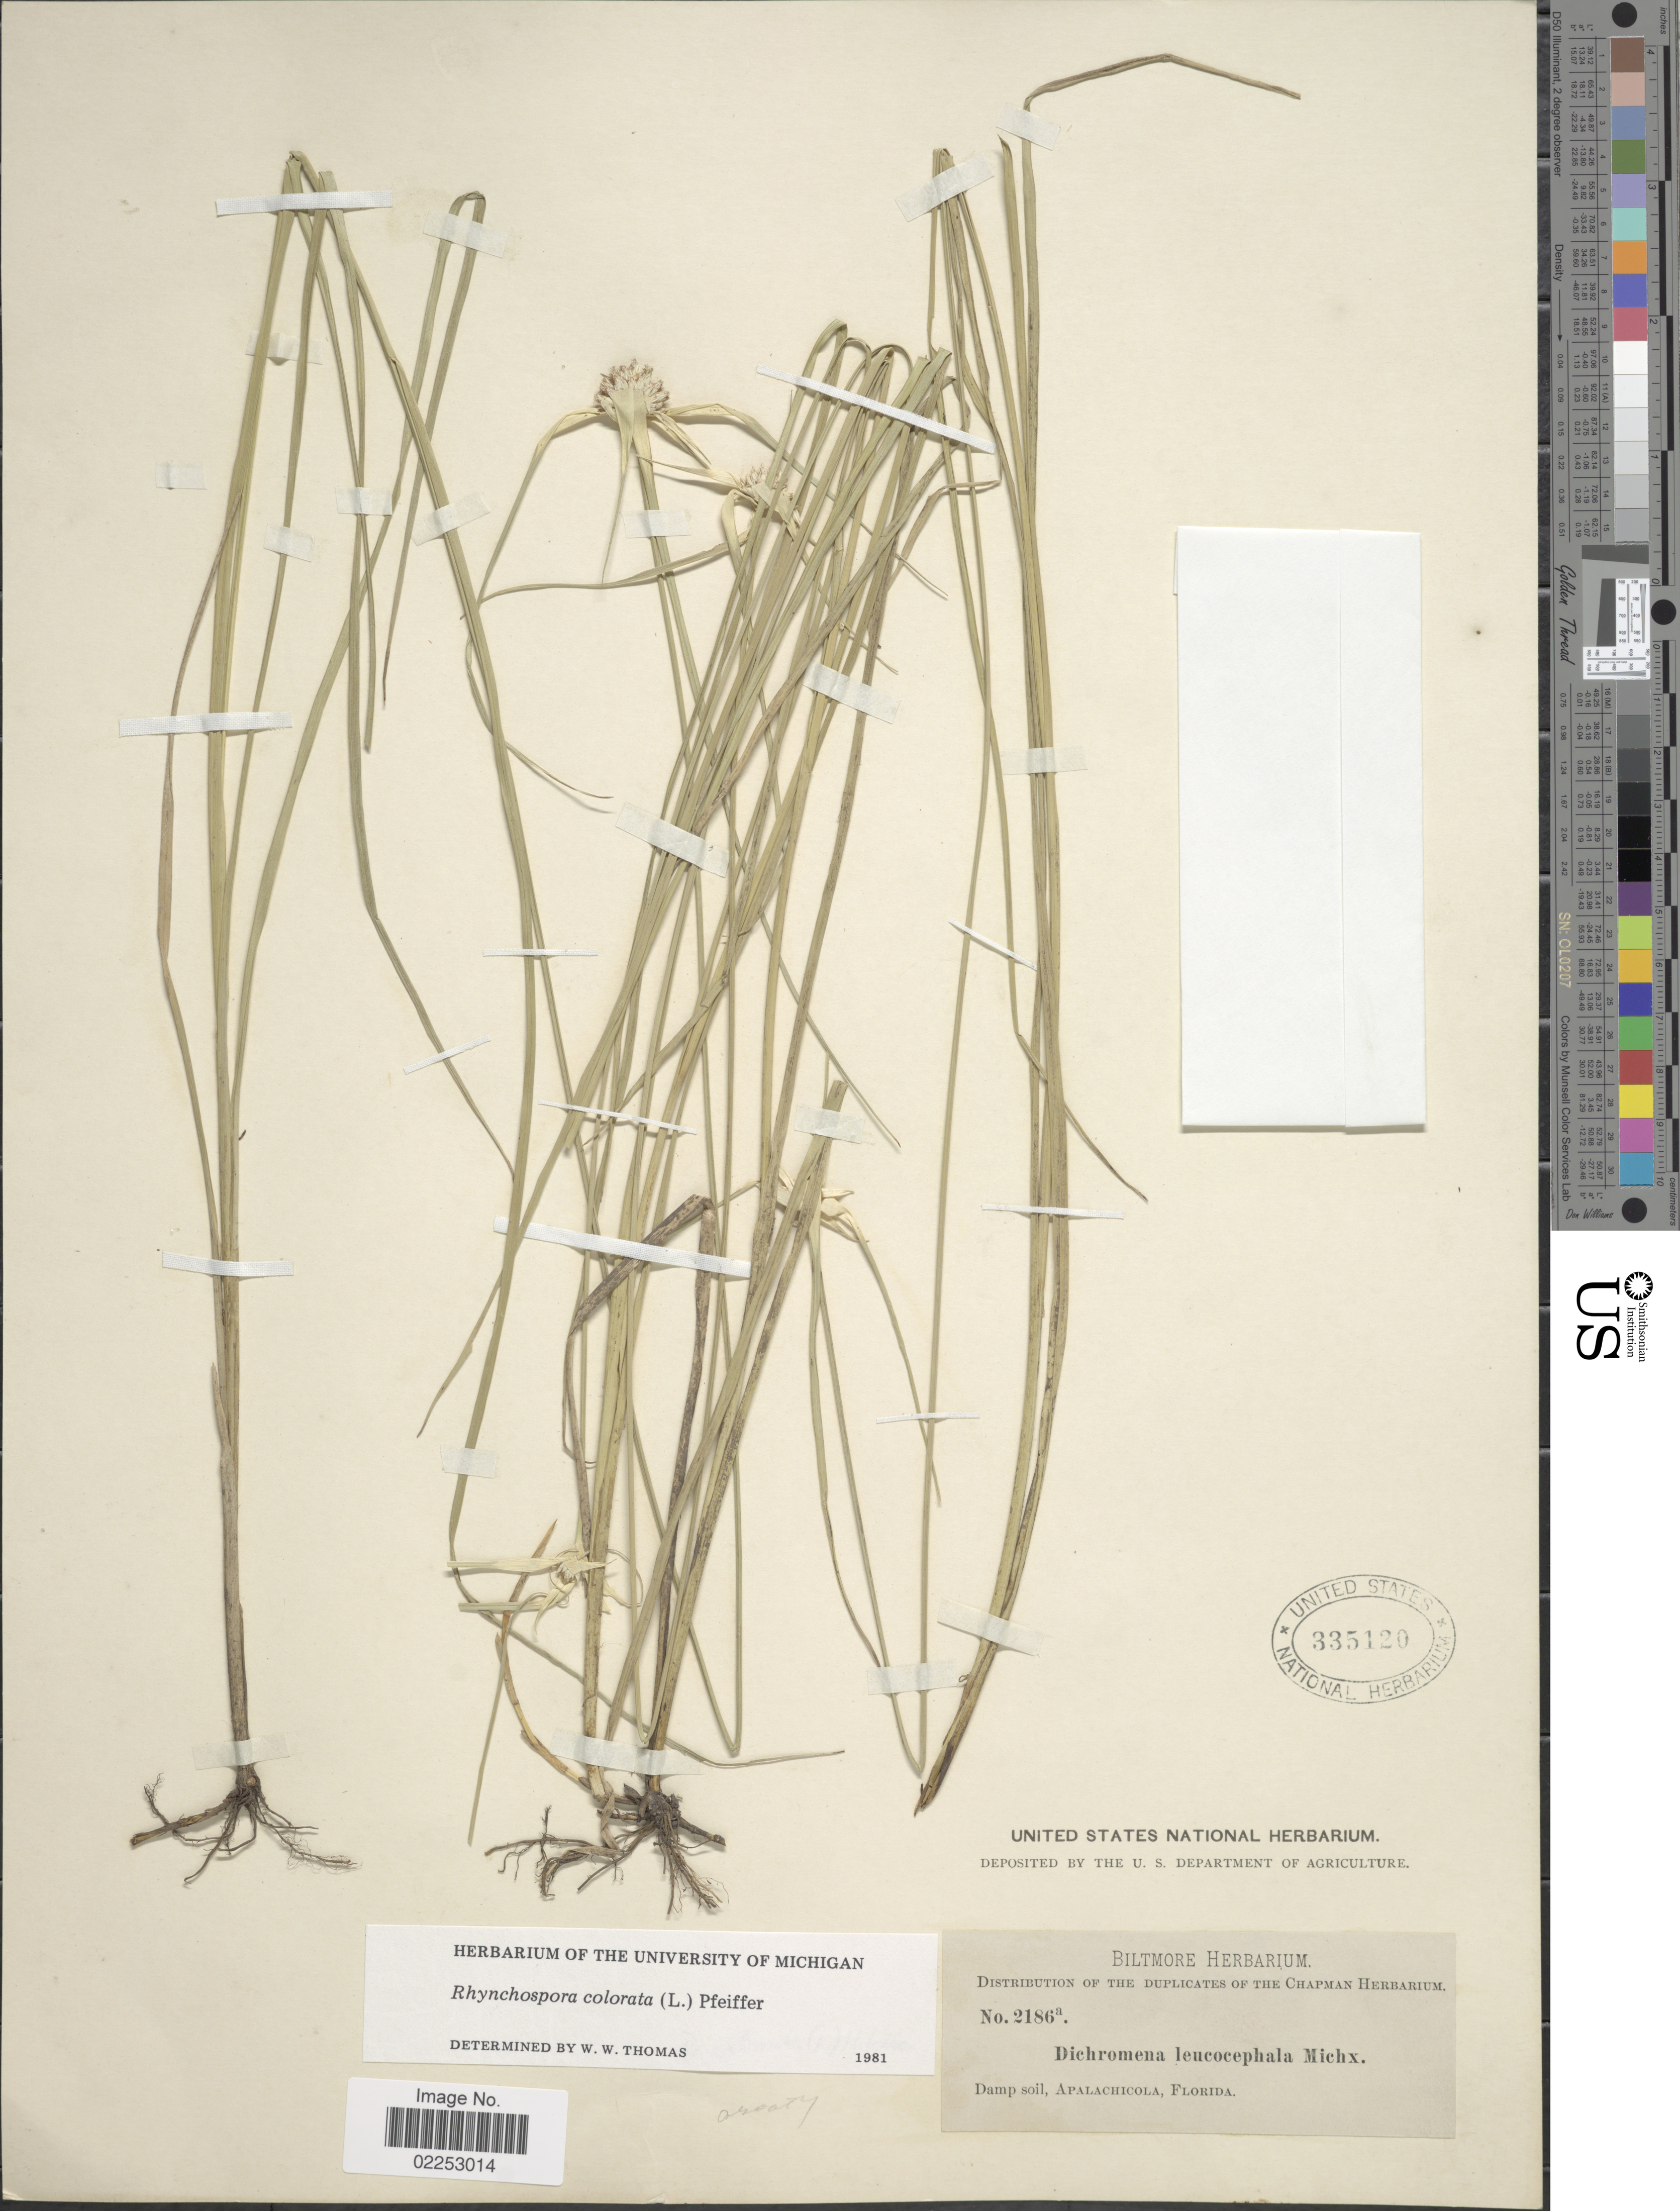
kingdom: Plantae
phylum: Tracheophyta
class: Liliopsida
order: Poales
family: Cyperaceae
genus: Rhynchospora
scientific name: Rhynchospora colorata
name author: (L.) H. Pfeiff.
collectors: ex herb. Biltmore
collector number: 2186a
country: United States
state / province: Florida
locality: Apalachicola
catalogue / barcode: US 335120